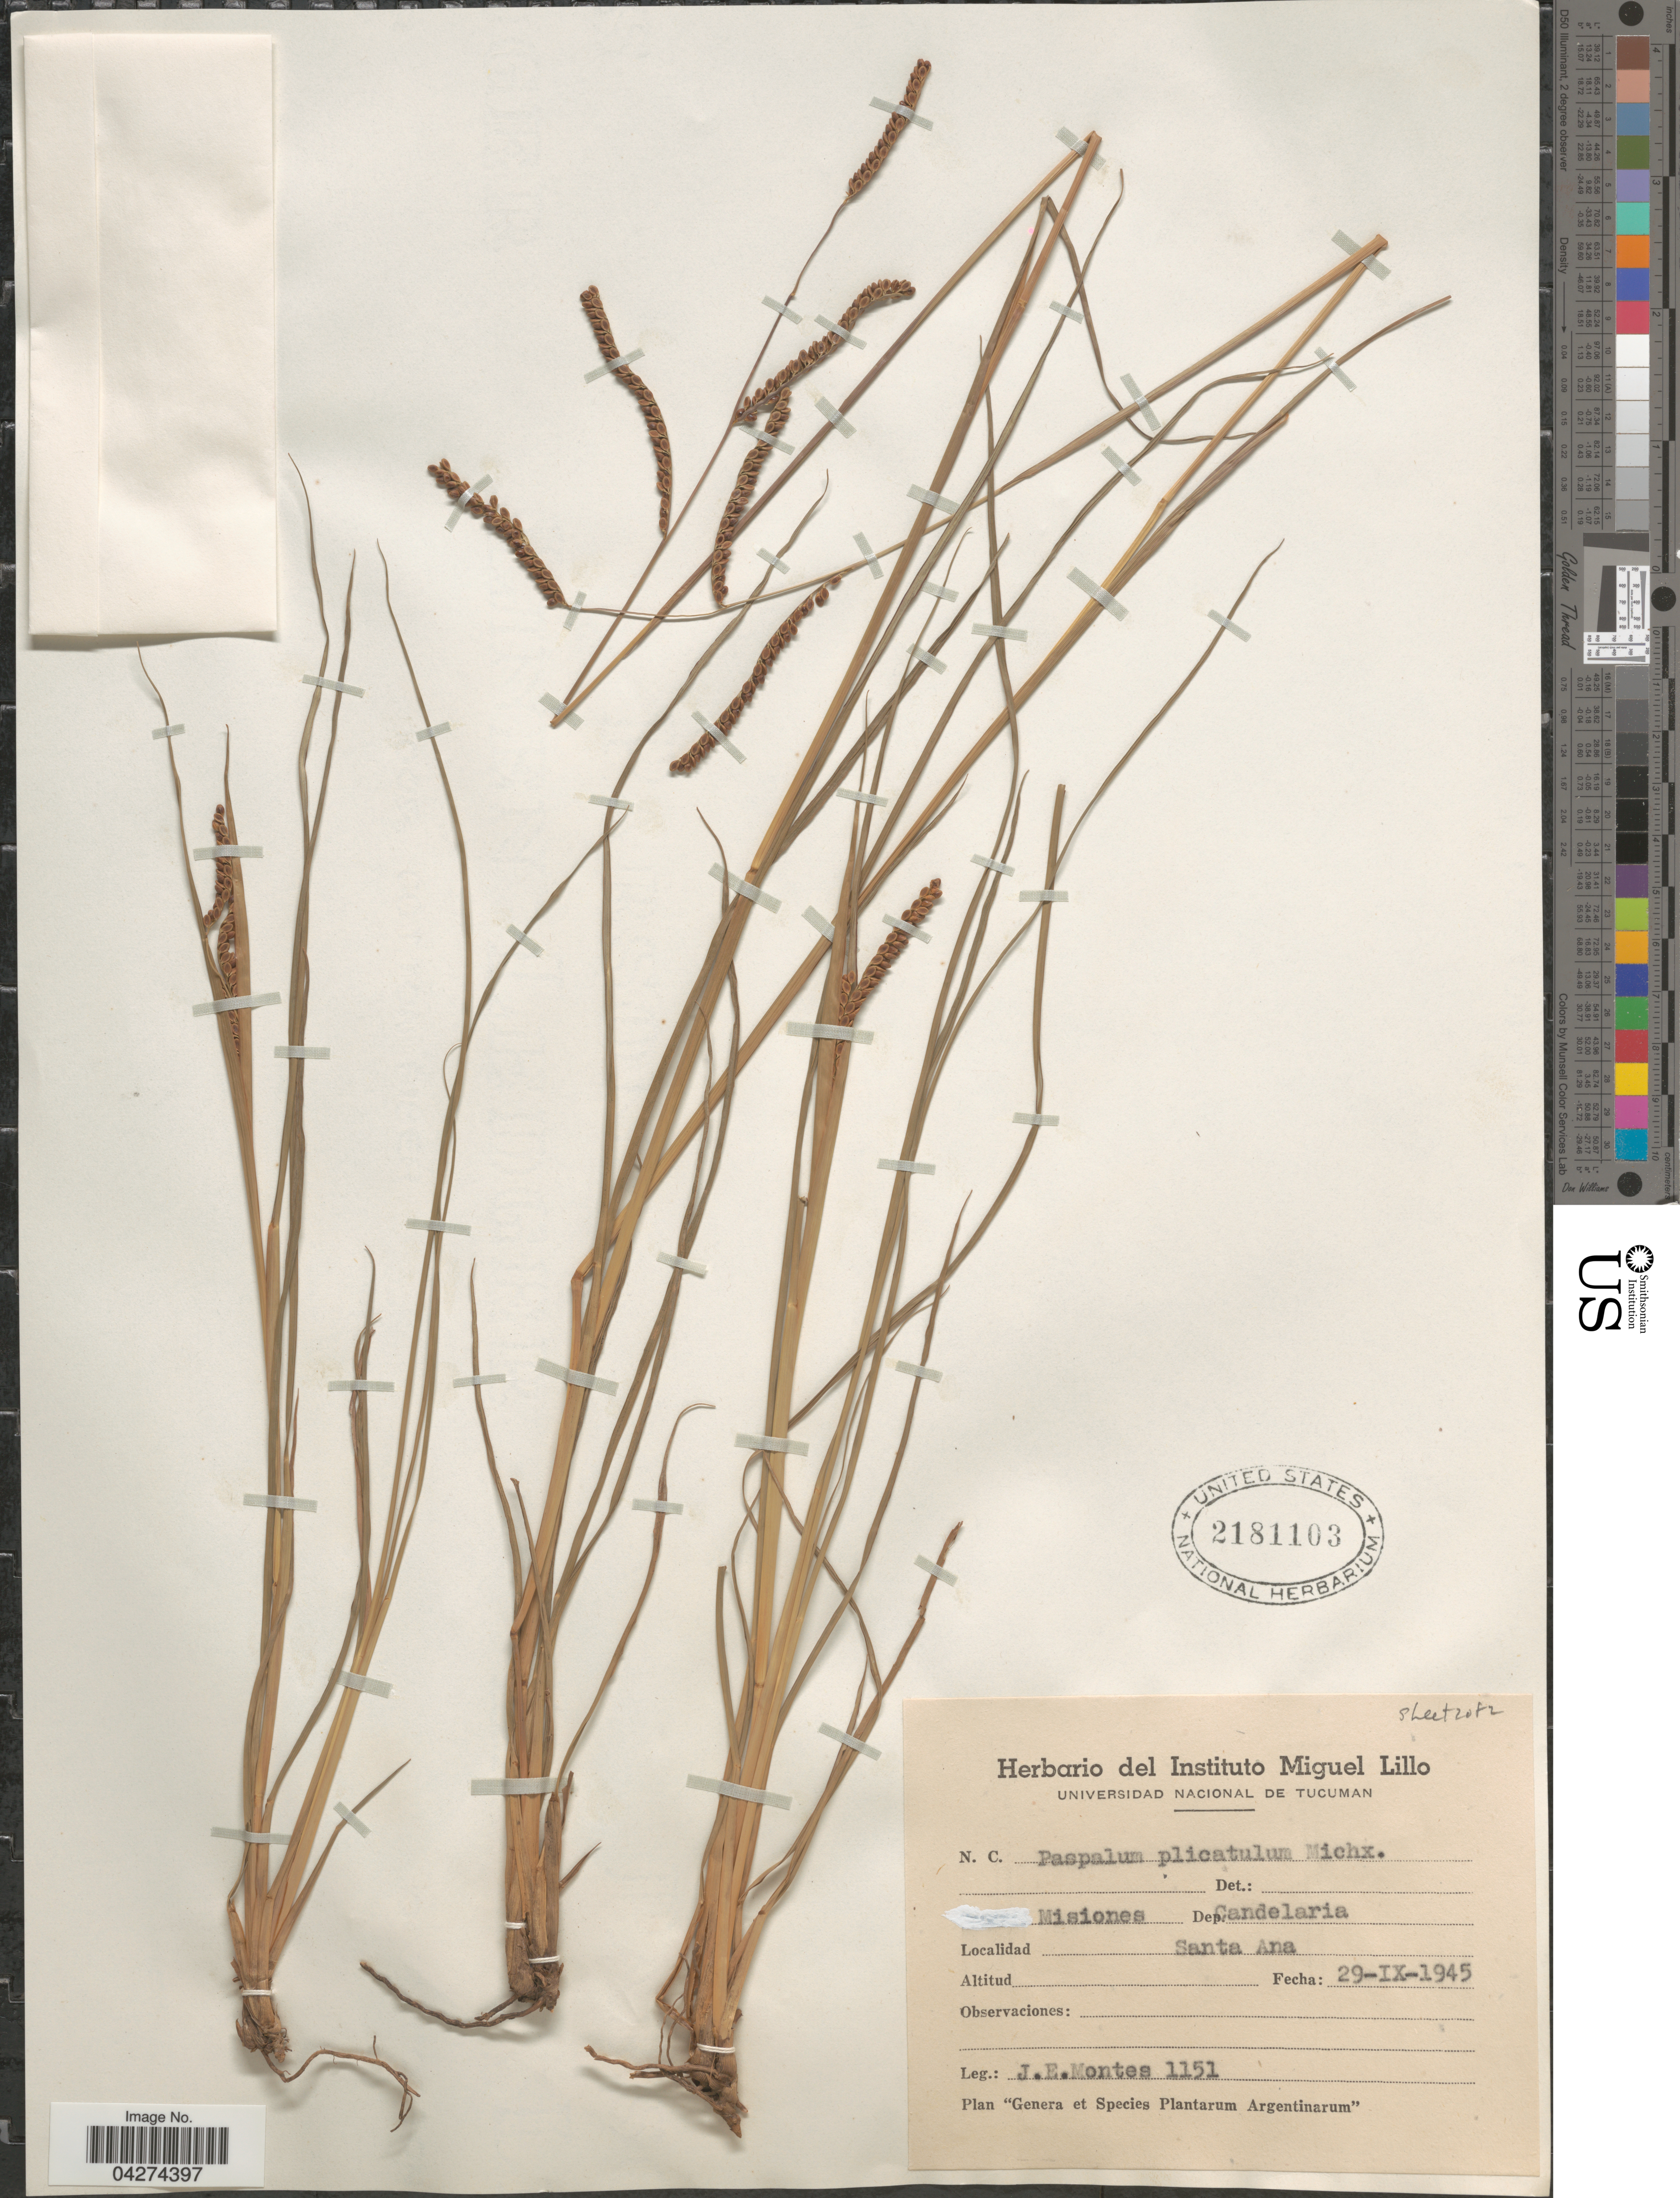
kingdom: Plantae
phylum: Tracheophyta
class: Liliopsida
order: Poales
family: Poaceae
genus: Paspalum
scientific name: Paspalum plicatulum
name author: Michx.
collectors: J. E. Montes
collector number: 1151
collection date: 1945-09-29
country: Argentina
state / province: Misiones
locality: Dep.Candelaria. Santa Ana.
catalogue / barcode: US 2181103